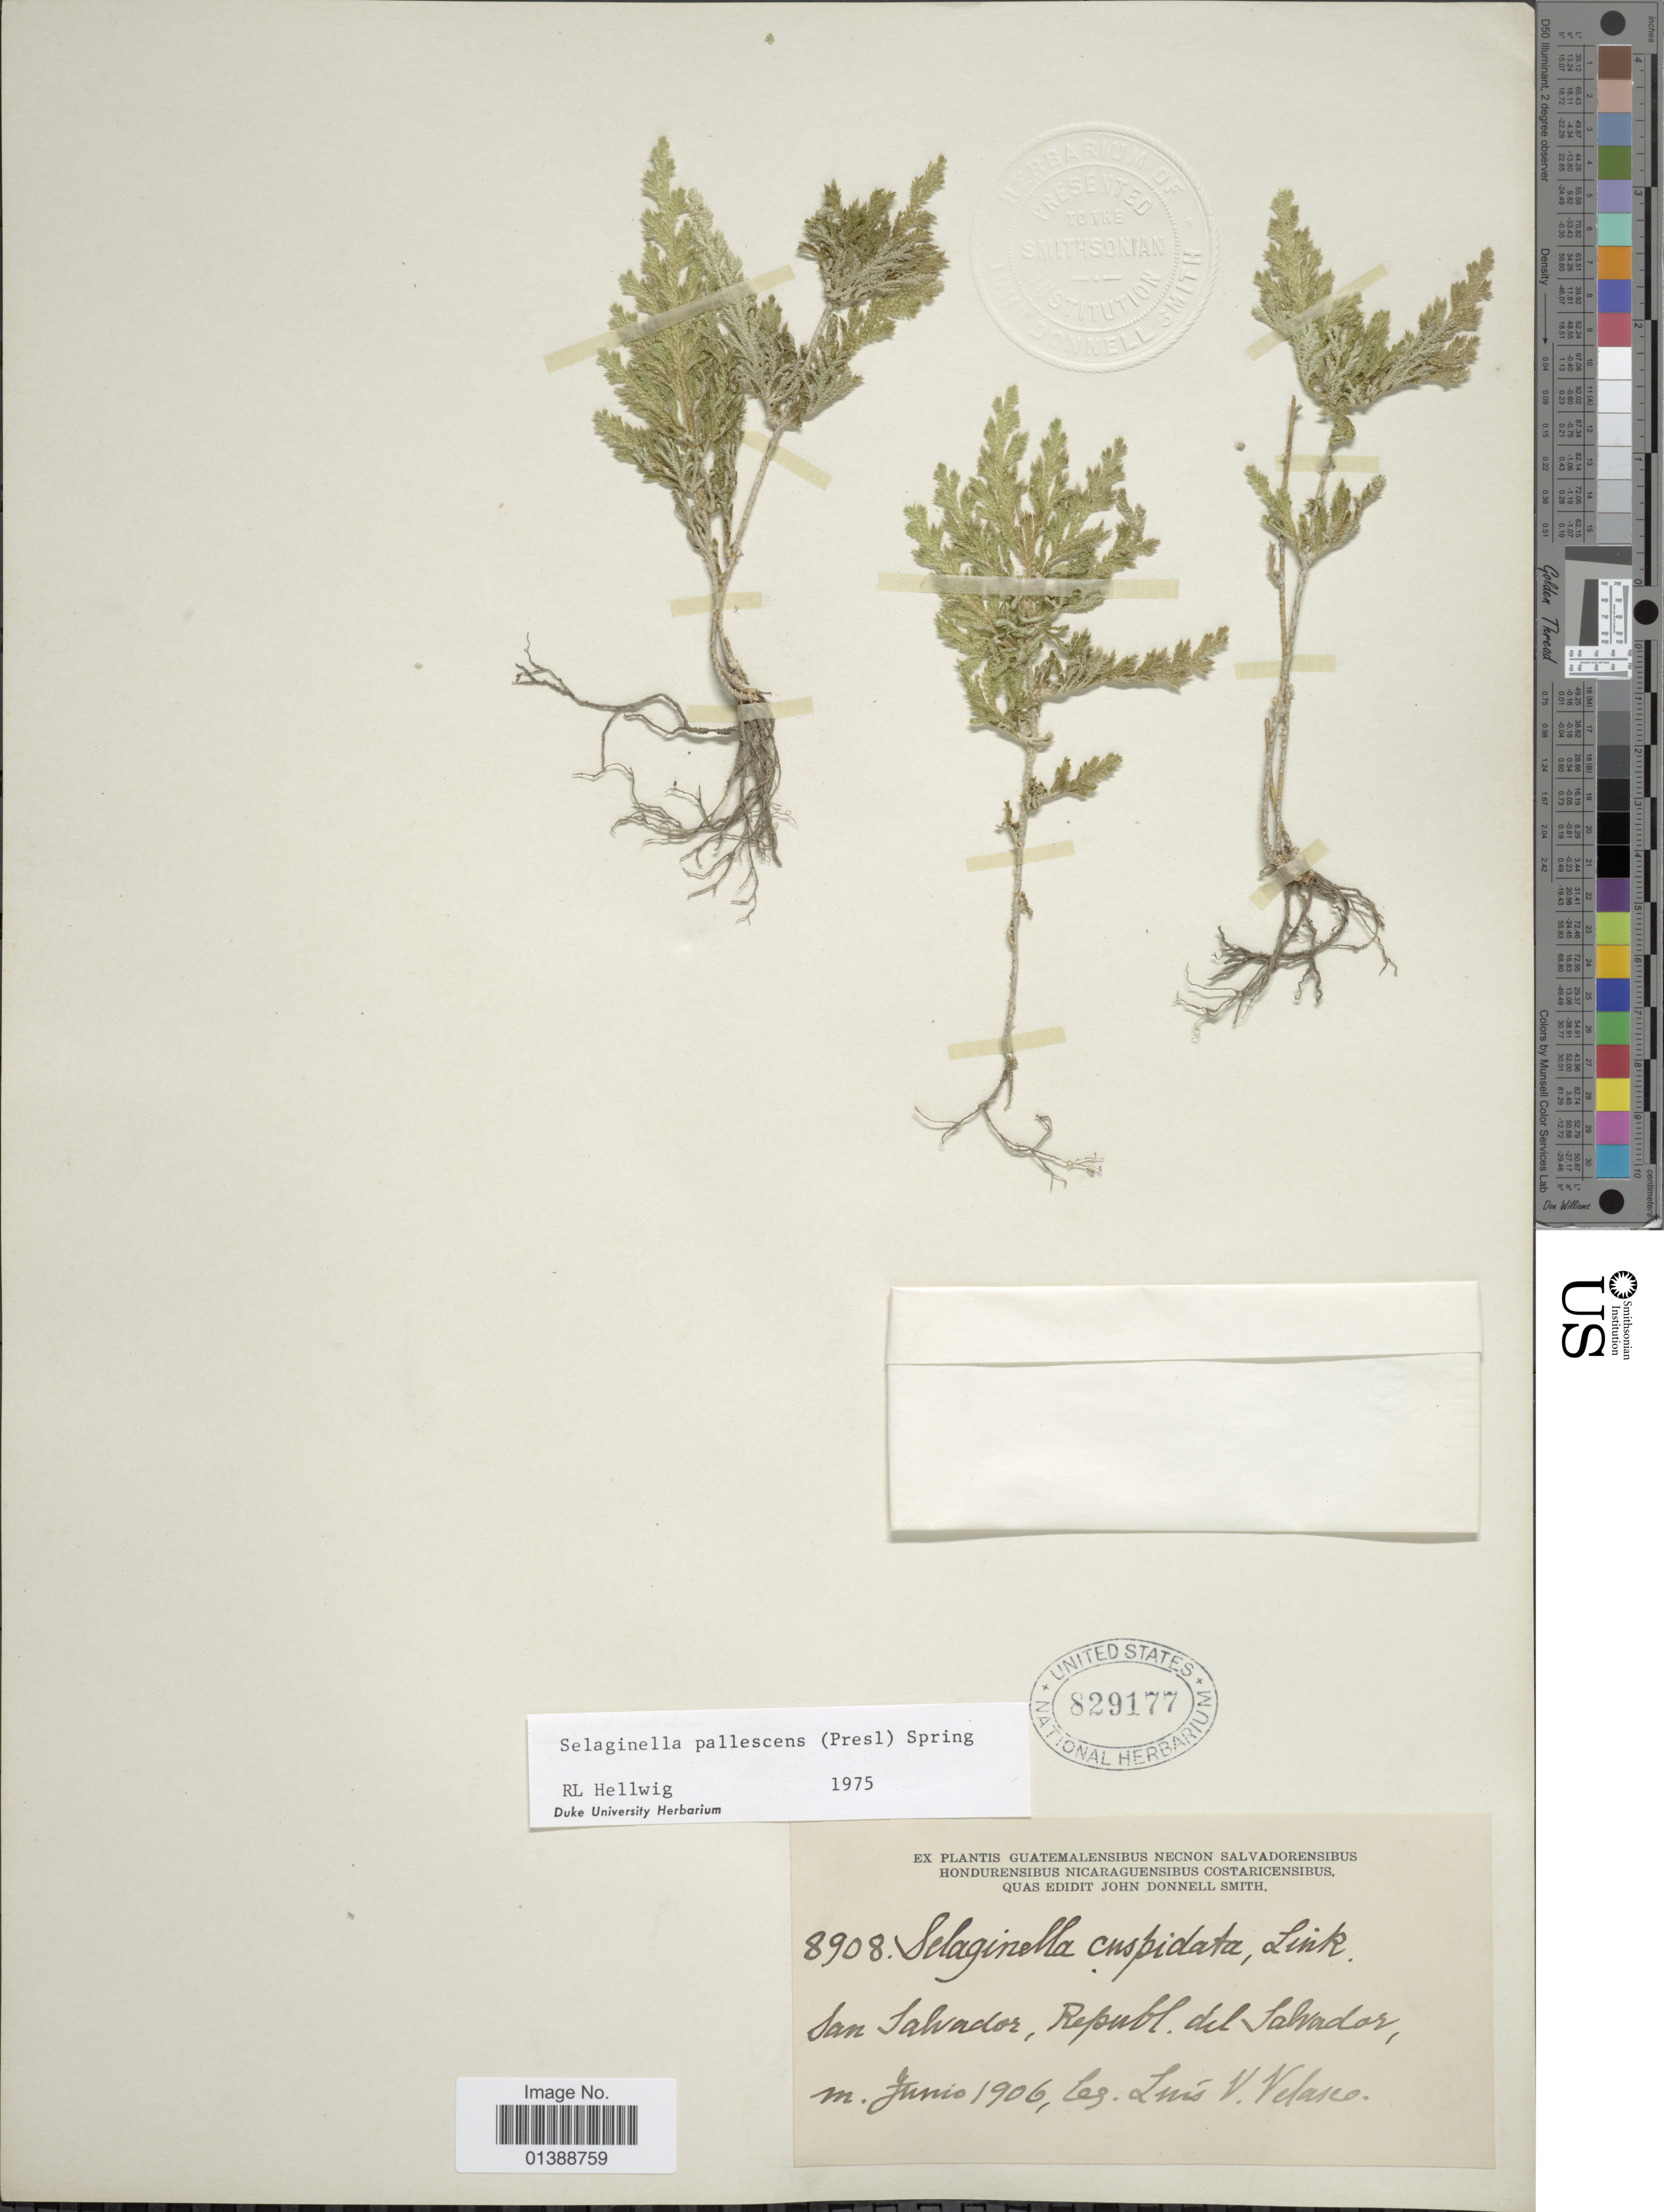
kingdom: Plantae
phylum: Tracheophyta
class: Lycopodiopsida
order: Selaginellales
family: Selaginellaceae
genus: Selaginella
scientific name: Selaginella pallescens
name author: (C. Presl) Spring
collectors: L. Velasco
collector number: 8908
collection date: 1906-06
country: El Salvador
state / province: San Salvador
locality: Republ. del Salvador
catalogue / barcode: US 829177